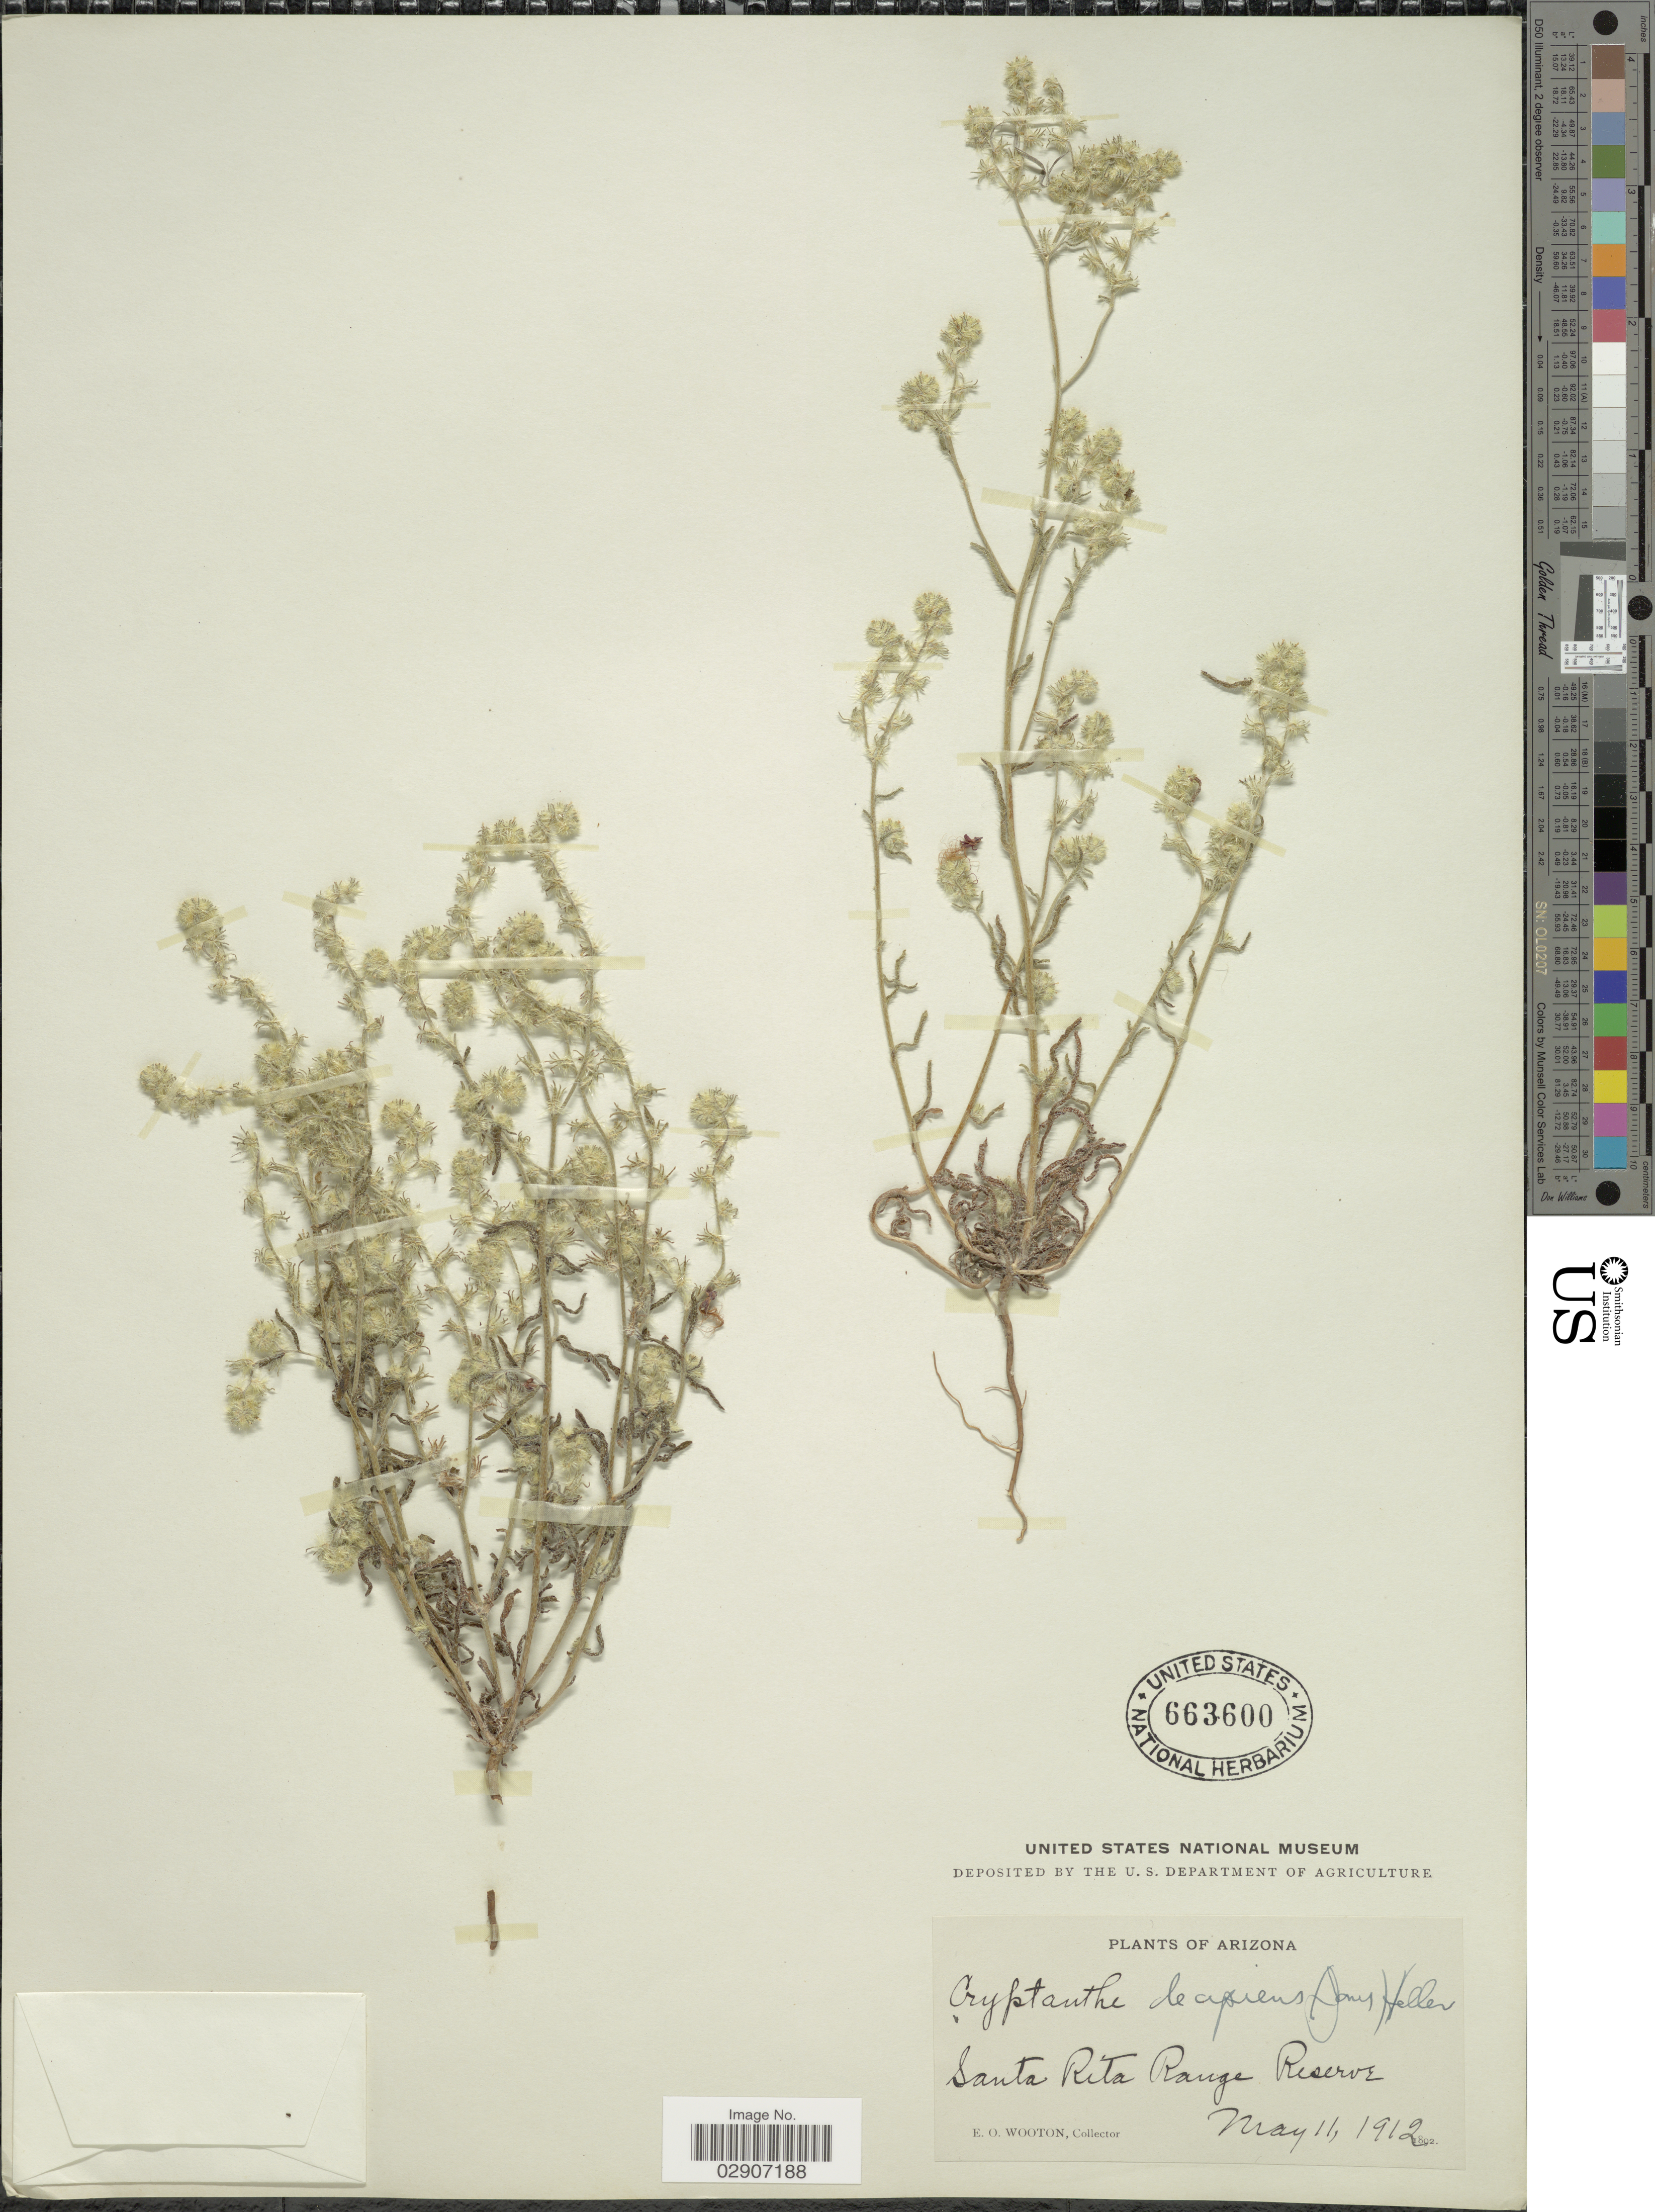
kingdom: Plantae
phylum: Tracheophyta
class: Magnoliopsida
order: Boraginales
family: Boraginaceae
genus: Cryptantha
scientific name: Cryptantha decipiens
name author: (M.E. Jones) A. Heller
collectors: E. O. Wooton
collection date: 1912-05-11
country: United States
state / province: Arizona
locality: Santa Rita Range Reserve.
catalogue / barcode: US 663600